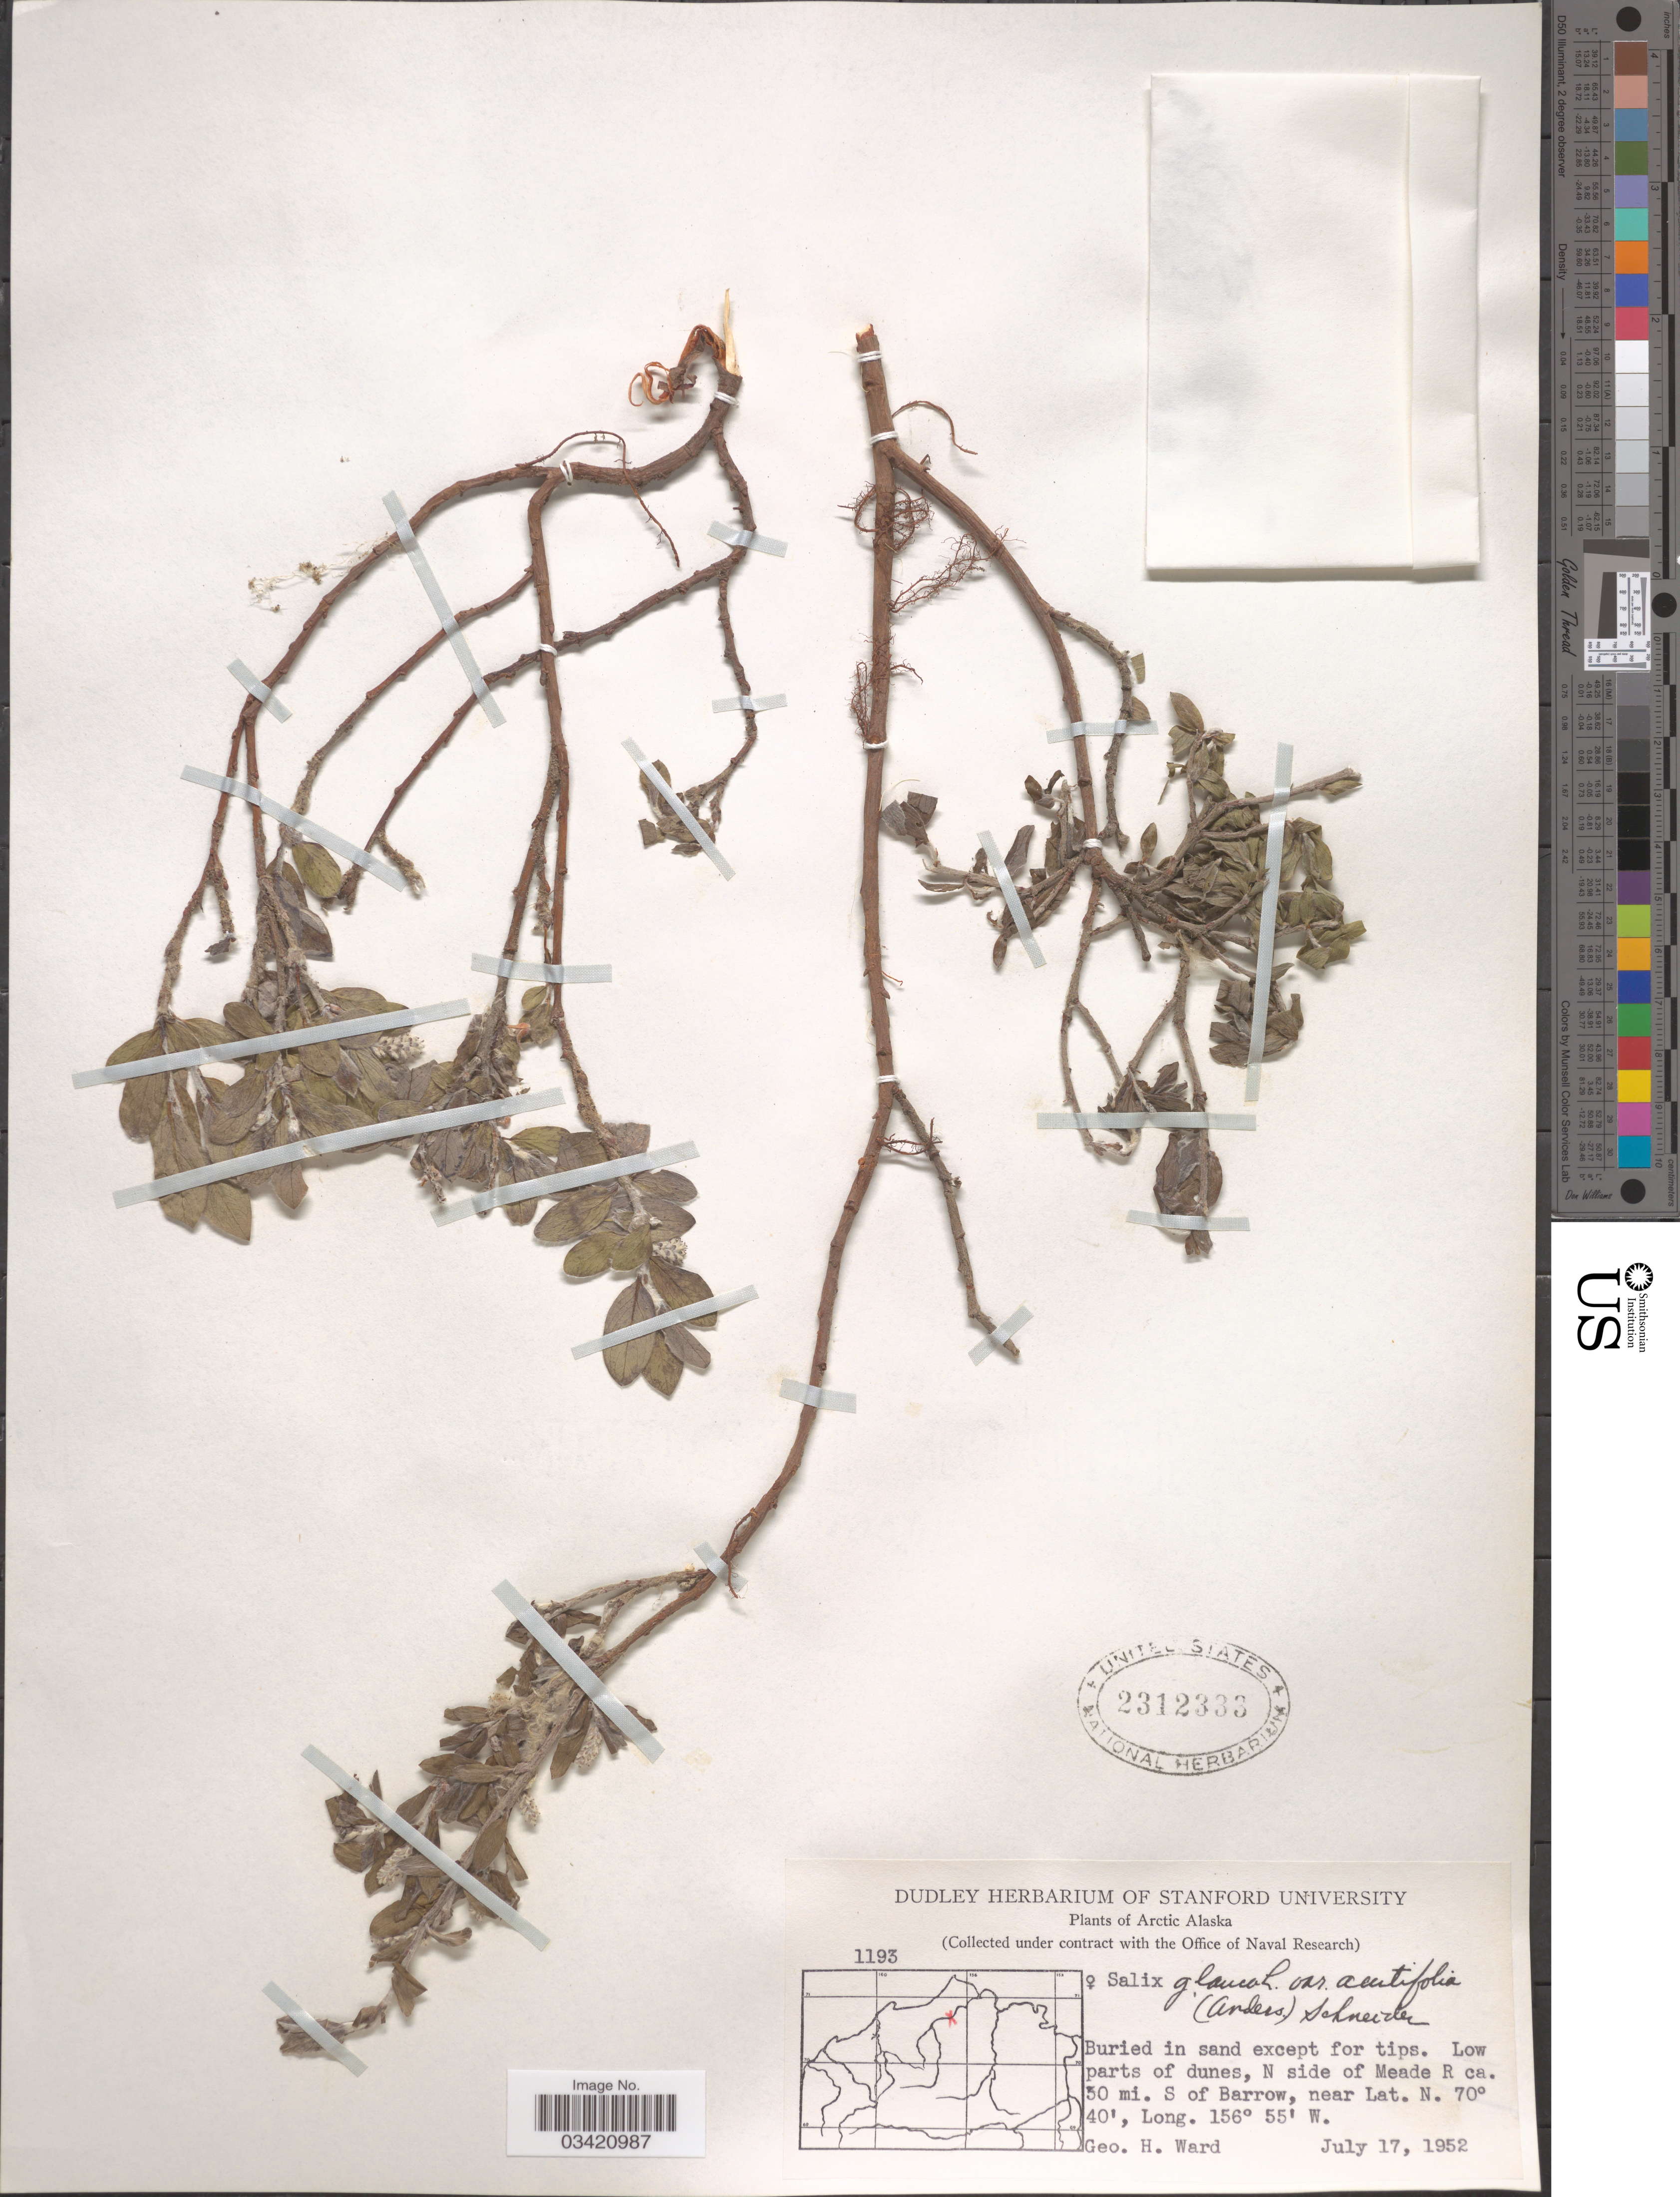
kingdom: Plantae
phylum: Tracheophyta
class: Magnoliopsida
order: Malpighiales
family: Salicaceae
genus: Salix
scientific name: Salix glauca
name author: L.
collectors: G. H. Ward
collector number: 1193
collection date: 1952-07-17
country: United States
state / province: Alaska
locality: Arctic Alaska. Low parts of dunes, N side of Meade R ca. 30 mi. S of Barrow.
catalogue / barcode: US 2312333